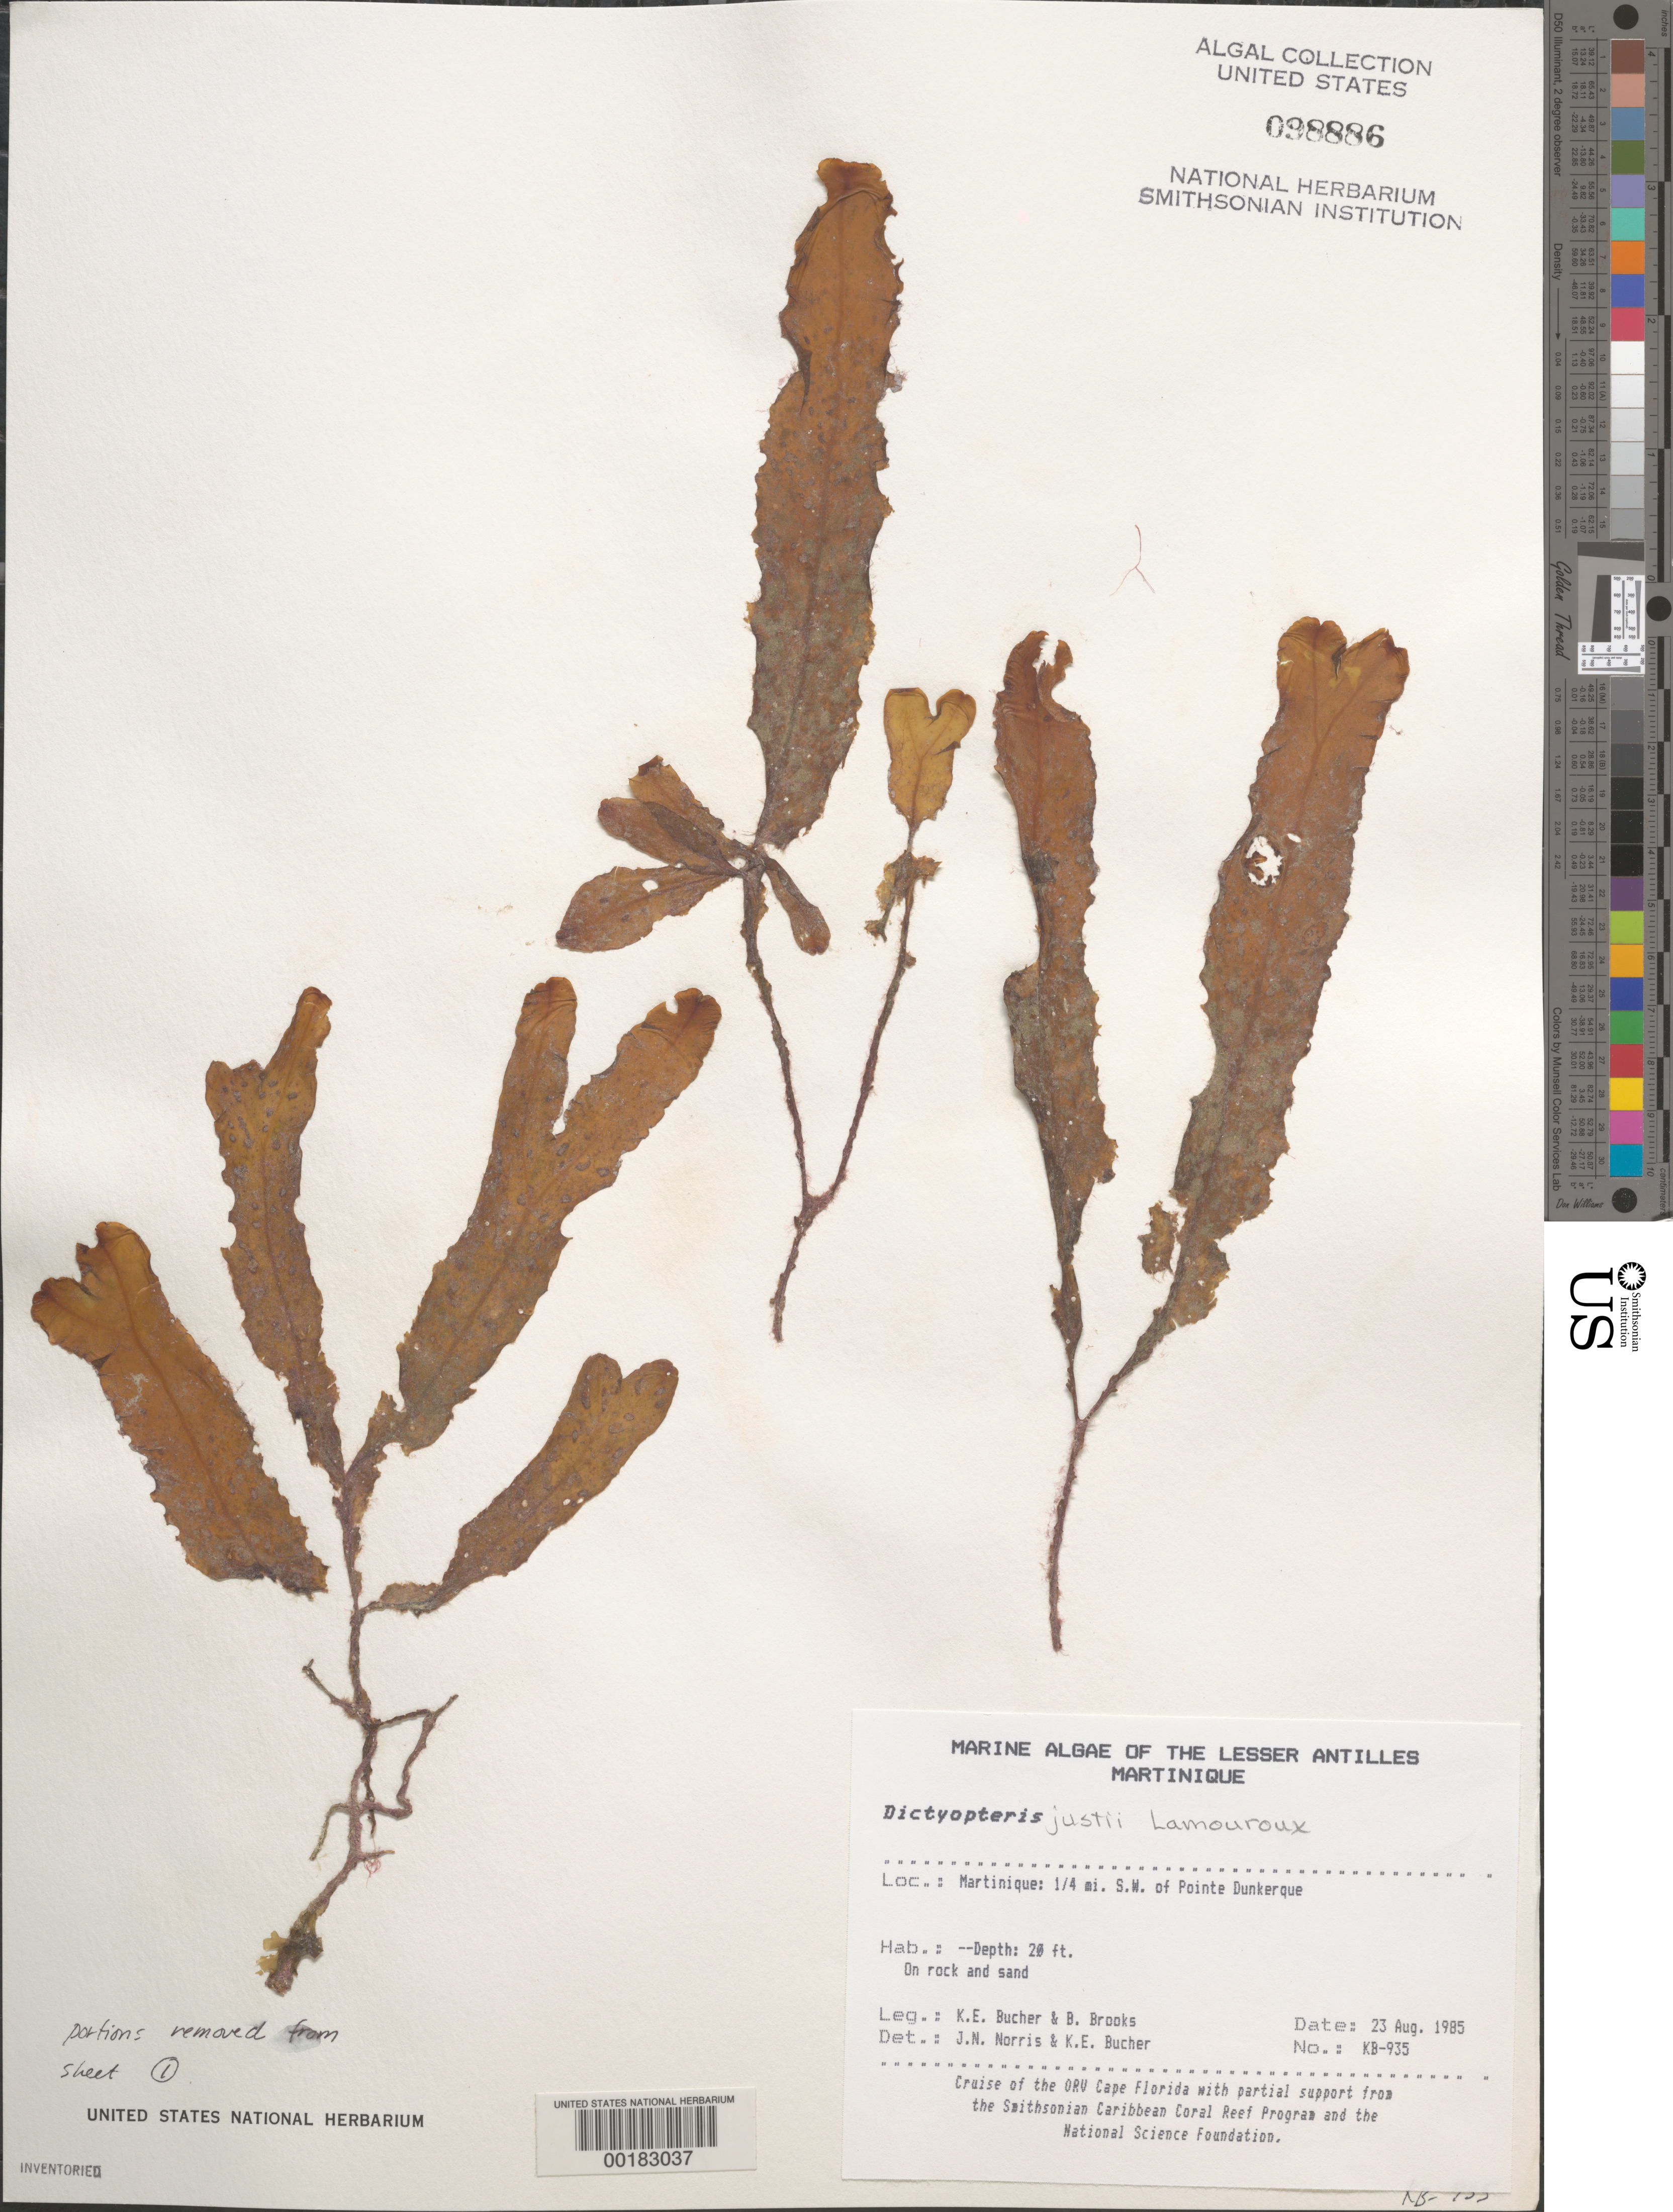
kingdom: Chromista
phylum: Ochrophyta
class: Phaeophyceae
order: Dictyotales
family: Dictyotaceae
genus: Dictyopteris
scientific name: Dictyopteris justii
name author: J.V.Lamouroux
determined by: Norris, J. N.; Bucher, K. E.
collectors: K. E. Bucher & B. Brooks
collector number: Kb-935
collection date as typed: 23 Aug 1985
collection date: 1985-08-23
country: Martinique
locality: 1/4th mile southwest of Pointe Dunkerque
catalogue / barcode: US 98886